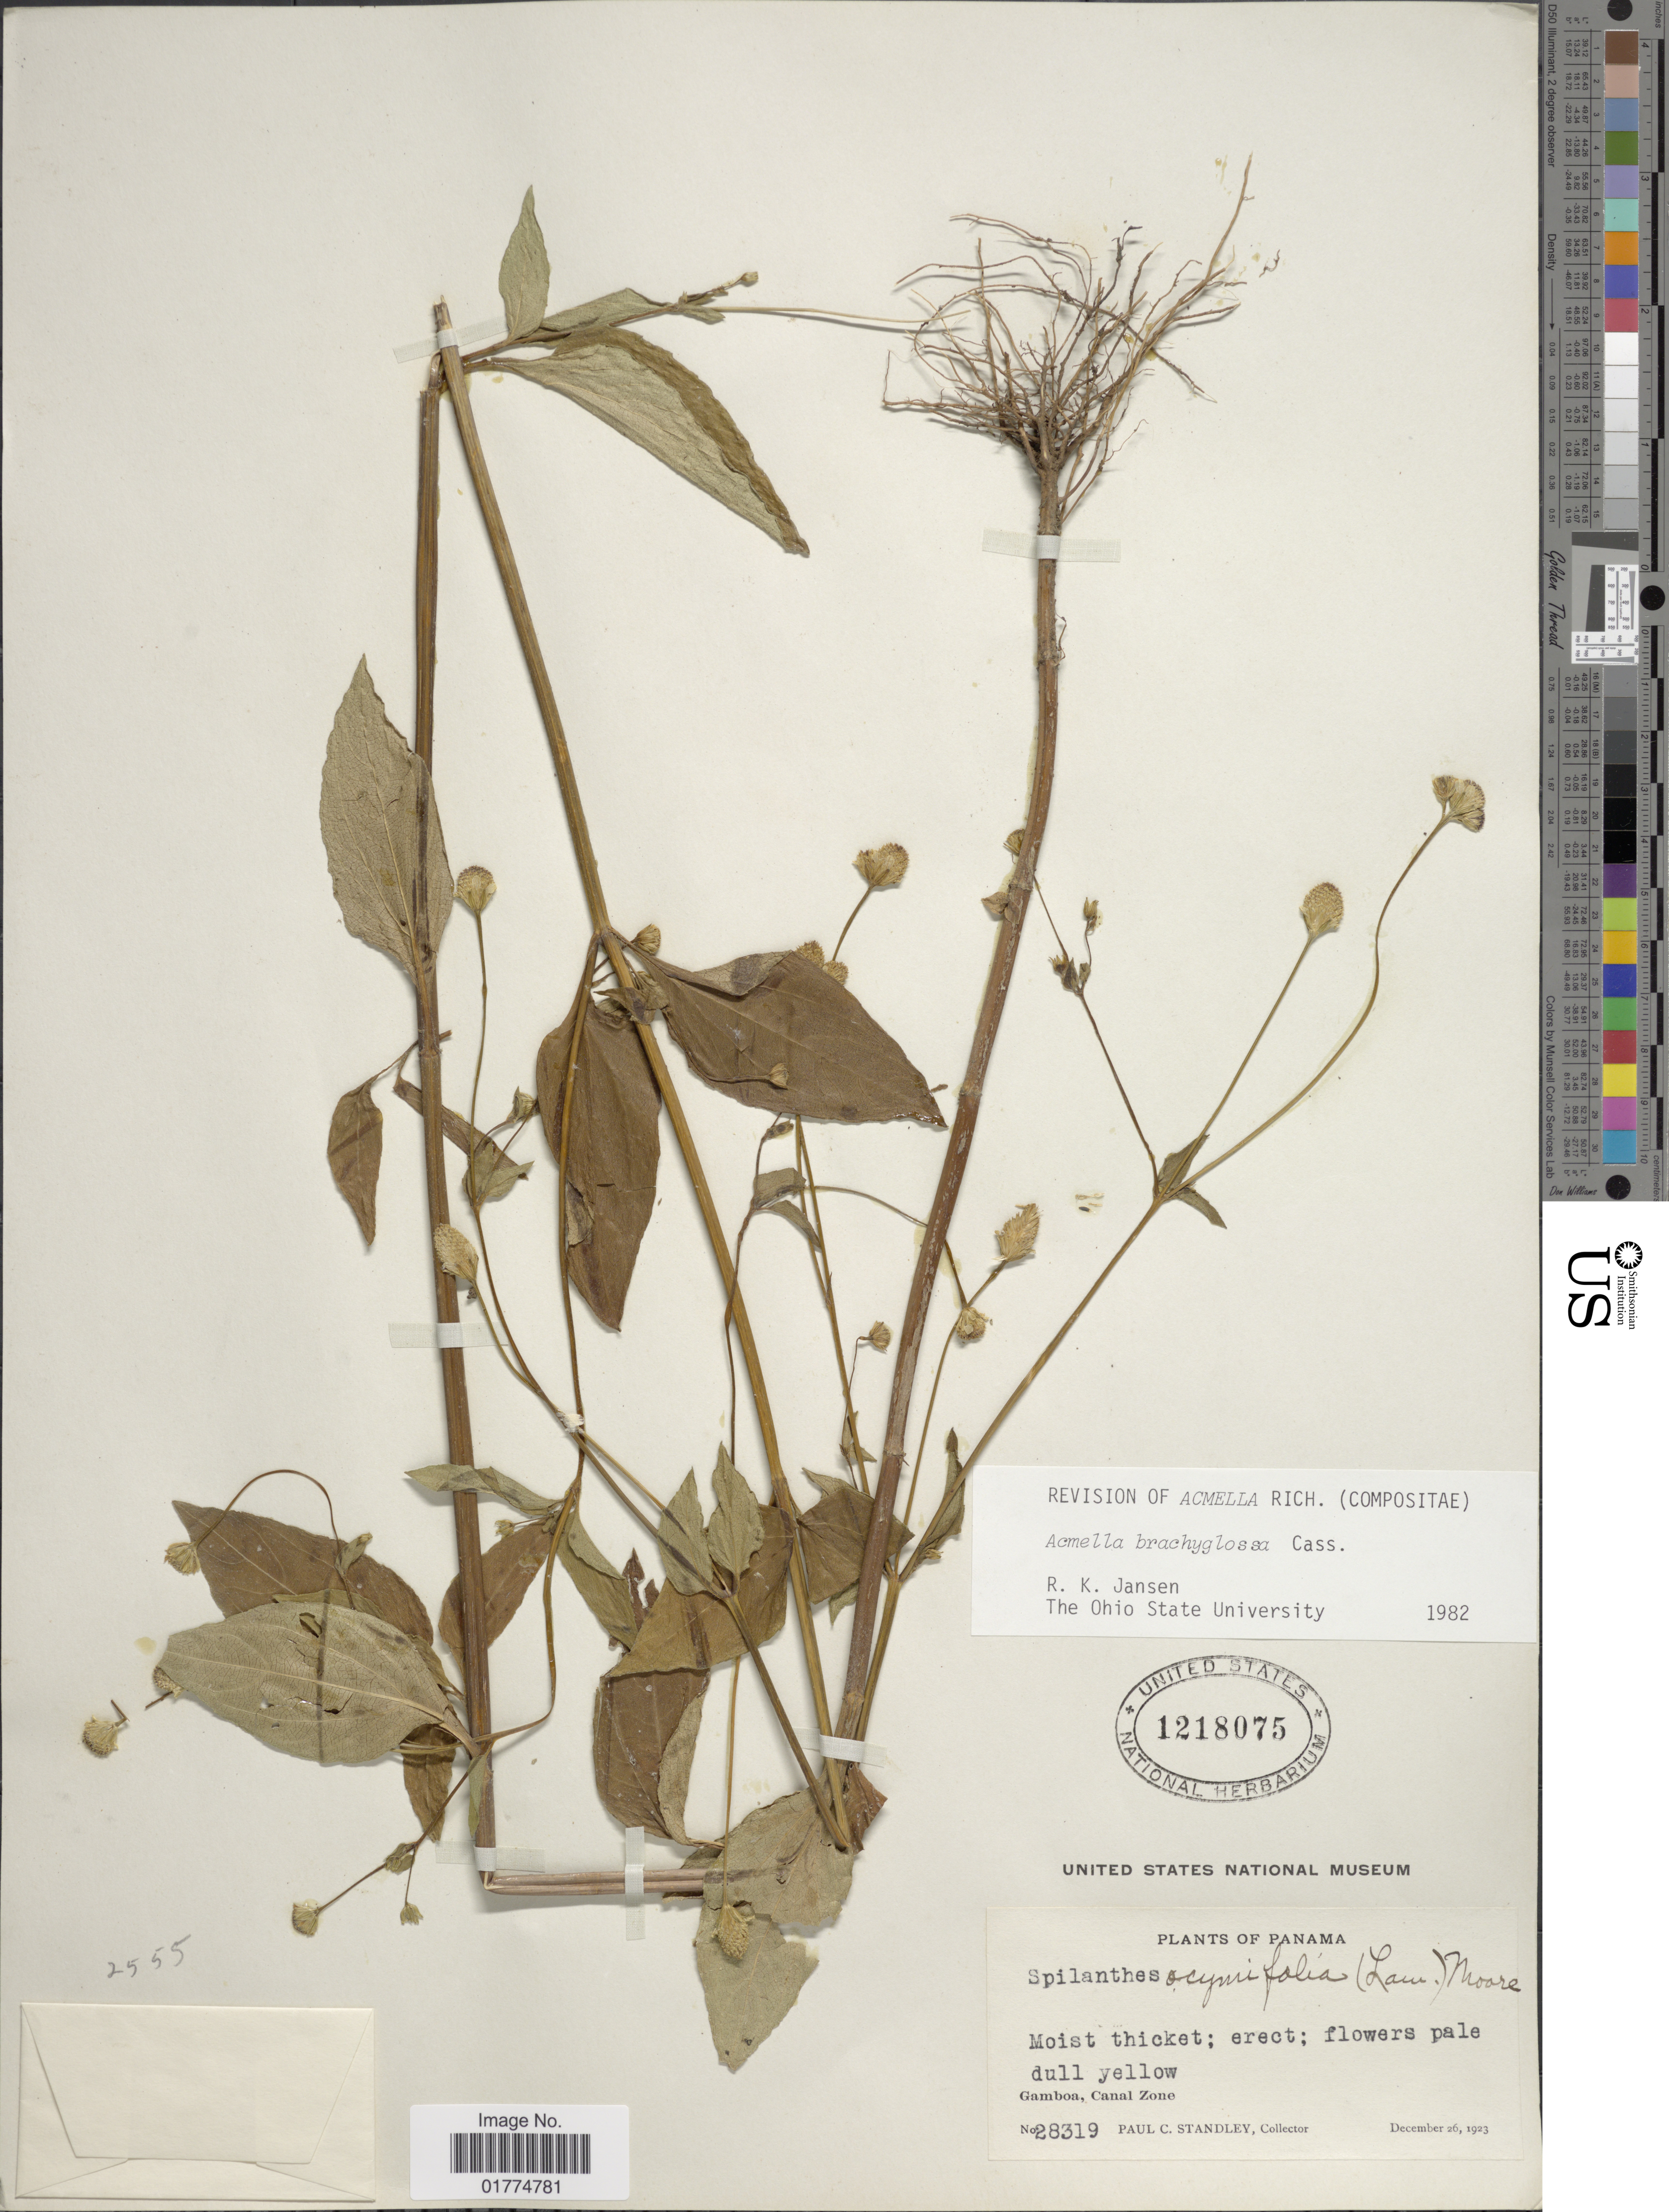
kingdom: Plantae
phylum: Tracheophyta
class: Magnoliopsida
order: Asterales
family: Asteraceae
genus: Acmella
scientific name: Acmella brachyglossa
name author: Cass.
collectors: P. C. Standley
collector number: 28319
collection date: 1923-12-26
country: Panama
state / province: Colón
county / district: Canal Zone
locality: Gamboa, Canal Zone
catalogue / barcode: US 1218075